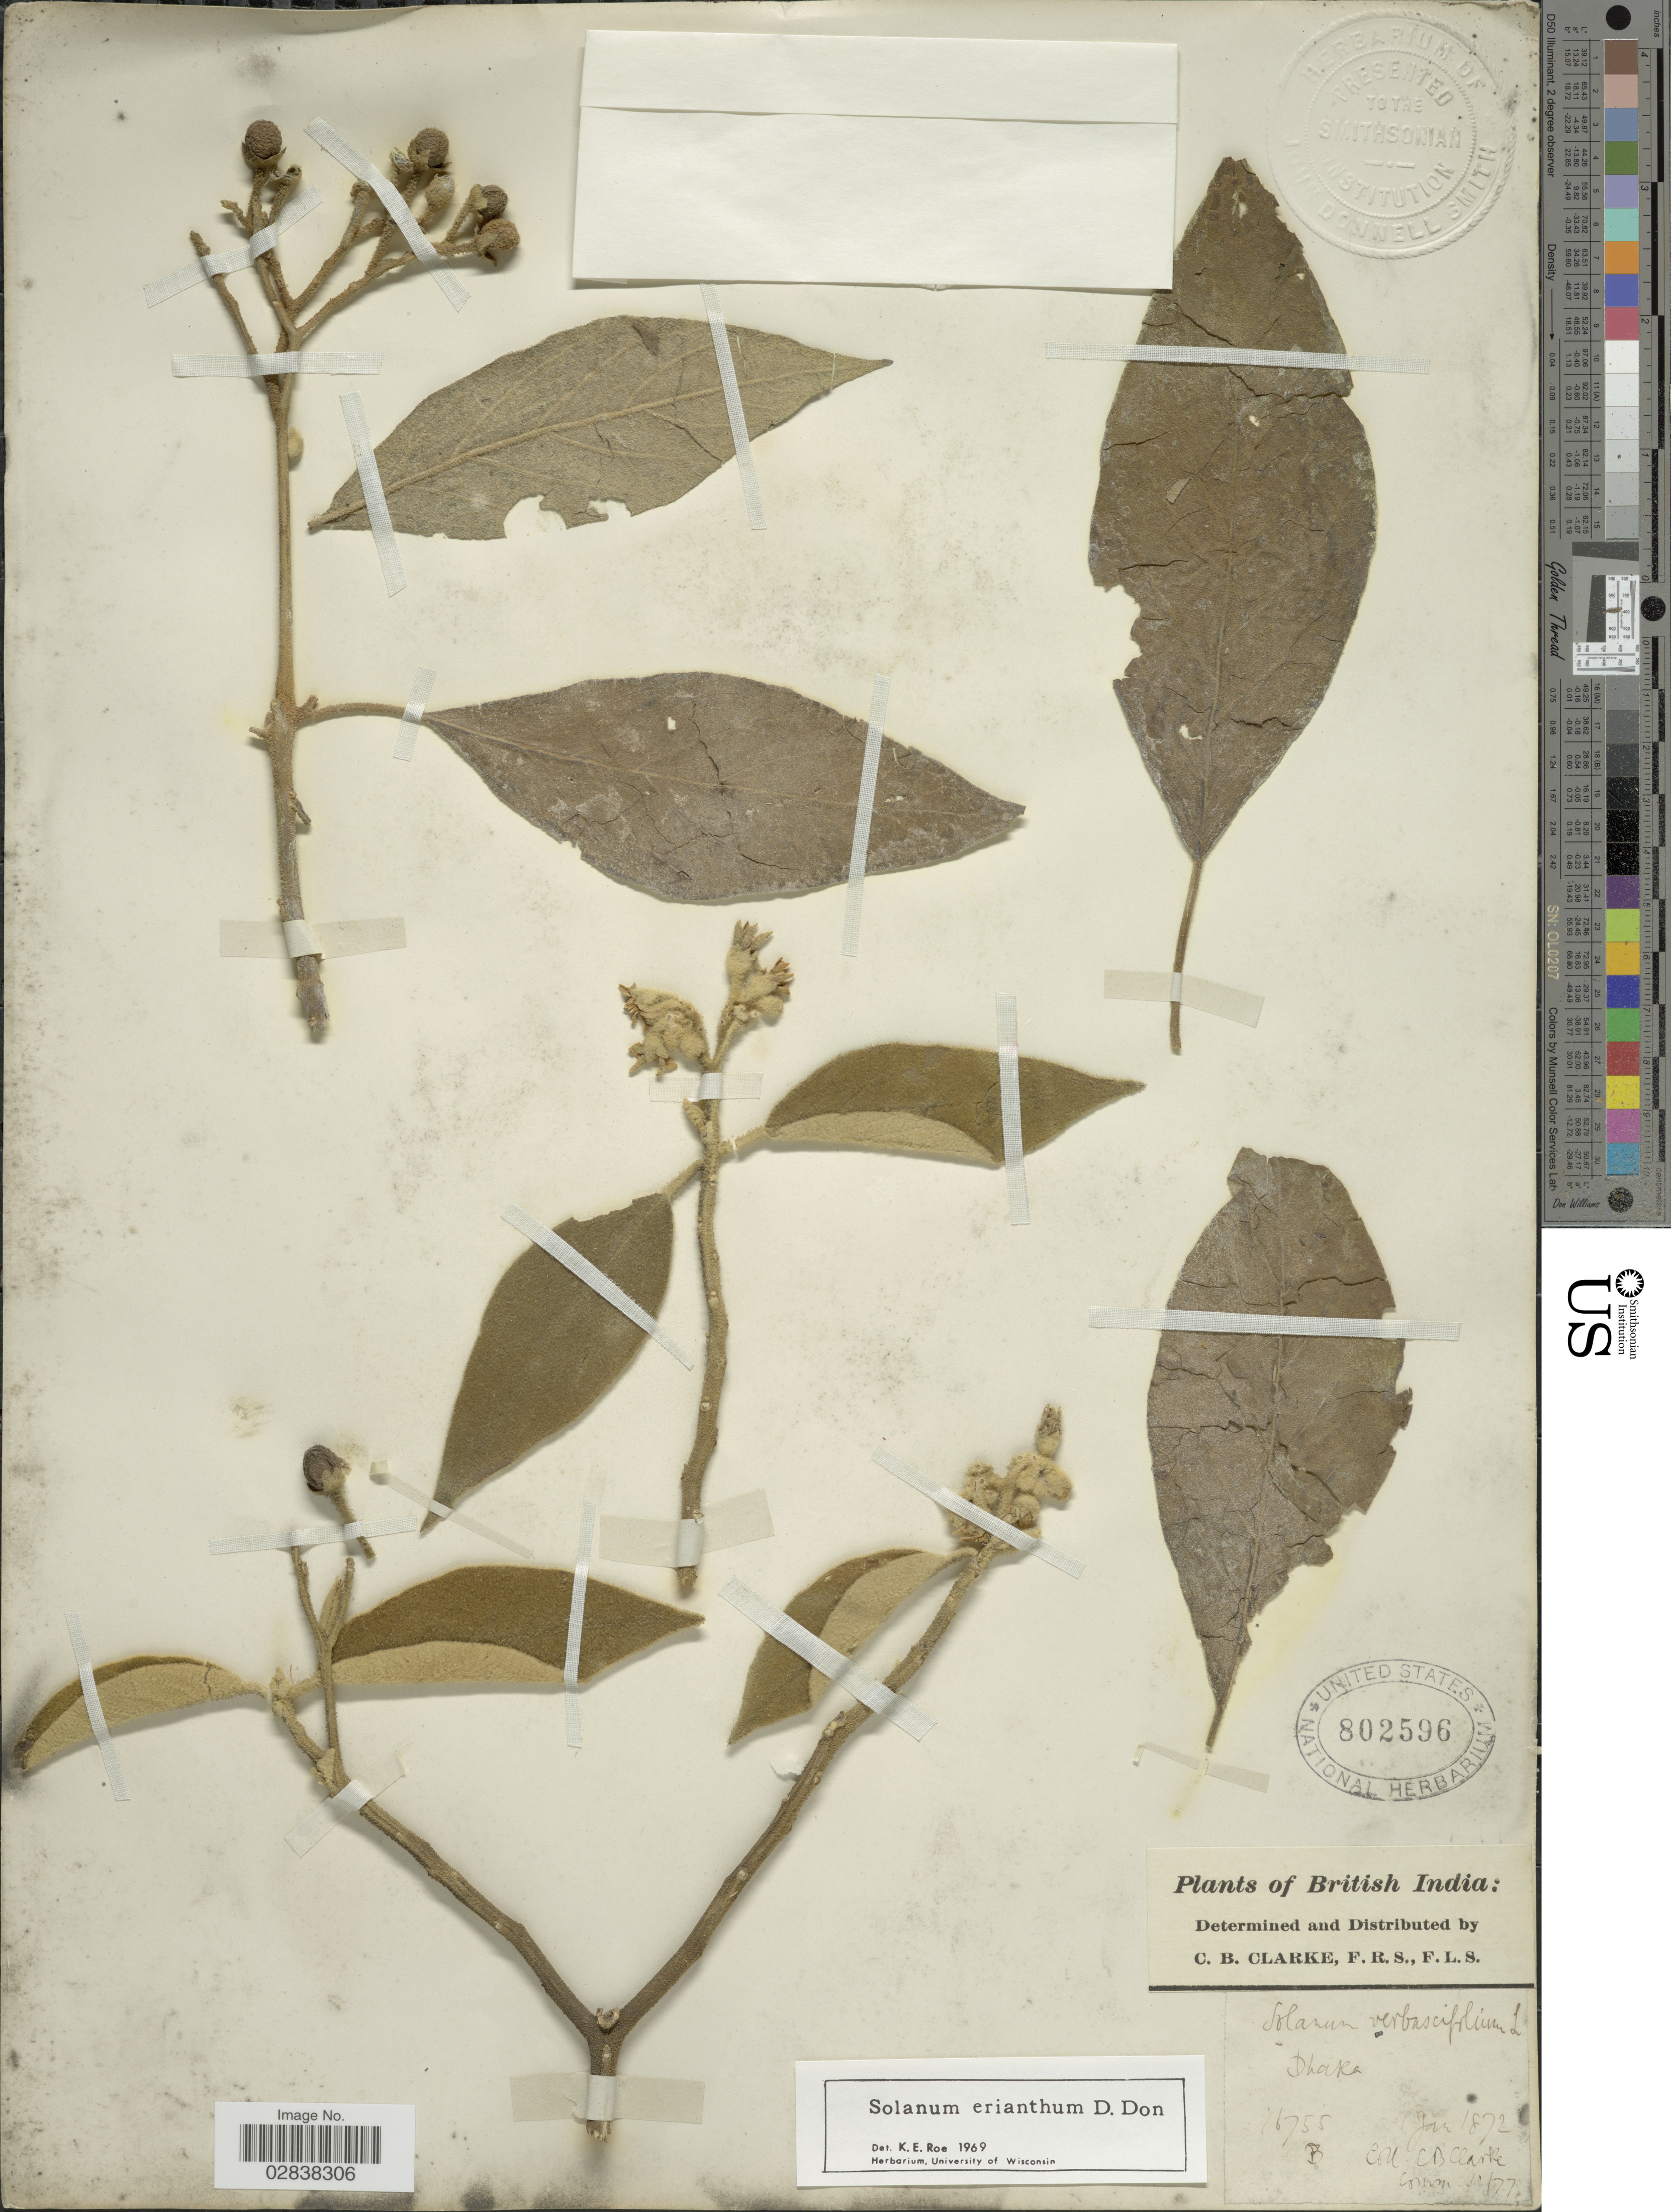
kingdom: Plantae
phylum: Tracheophyta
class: Magnoliopsida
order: Solanales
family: Solanaceae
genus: Solanum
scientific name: Solanum erianthum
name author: D. Don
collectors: C. B. Clarke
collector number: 6755B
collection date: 1872-01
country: Bangladesh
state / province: Dhaka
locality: British India, Dhaka.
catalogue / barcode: US 802596